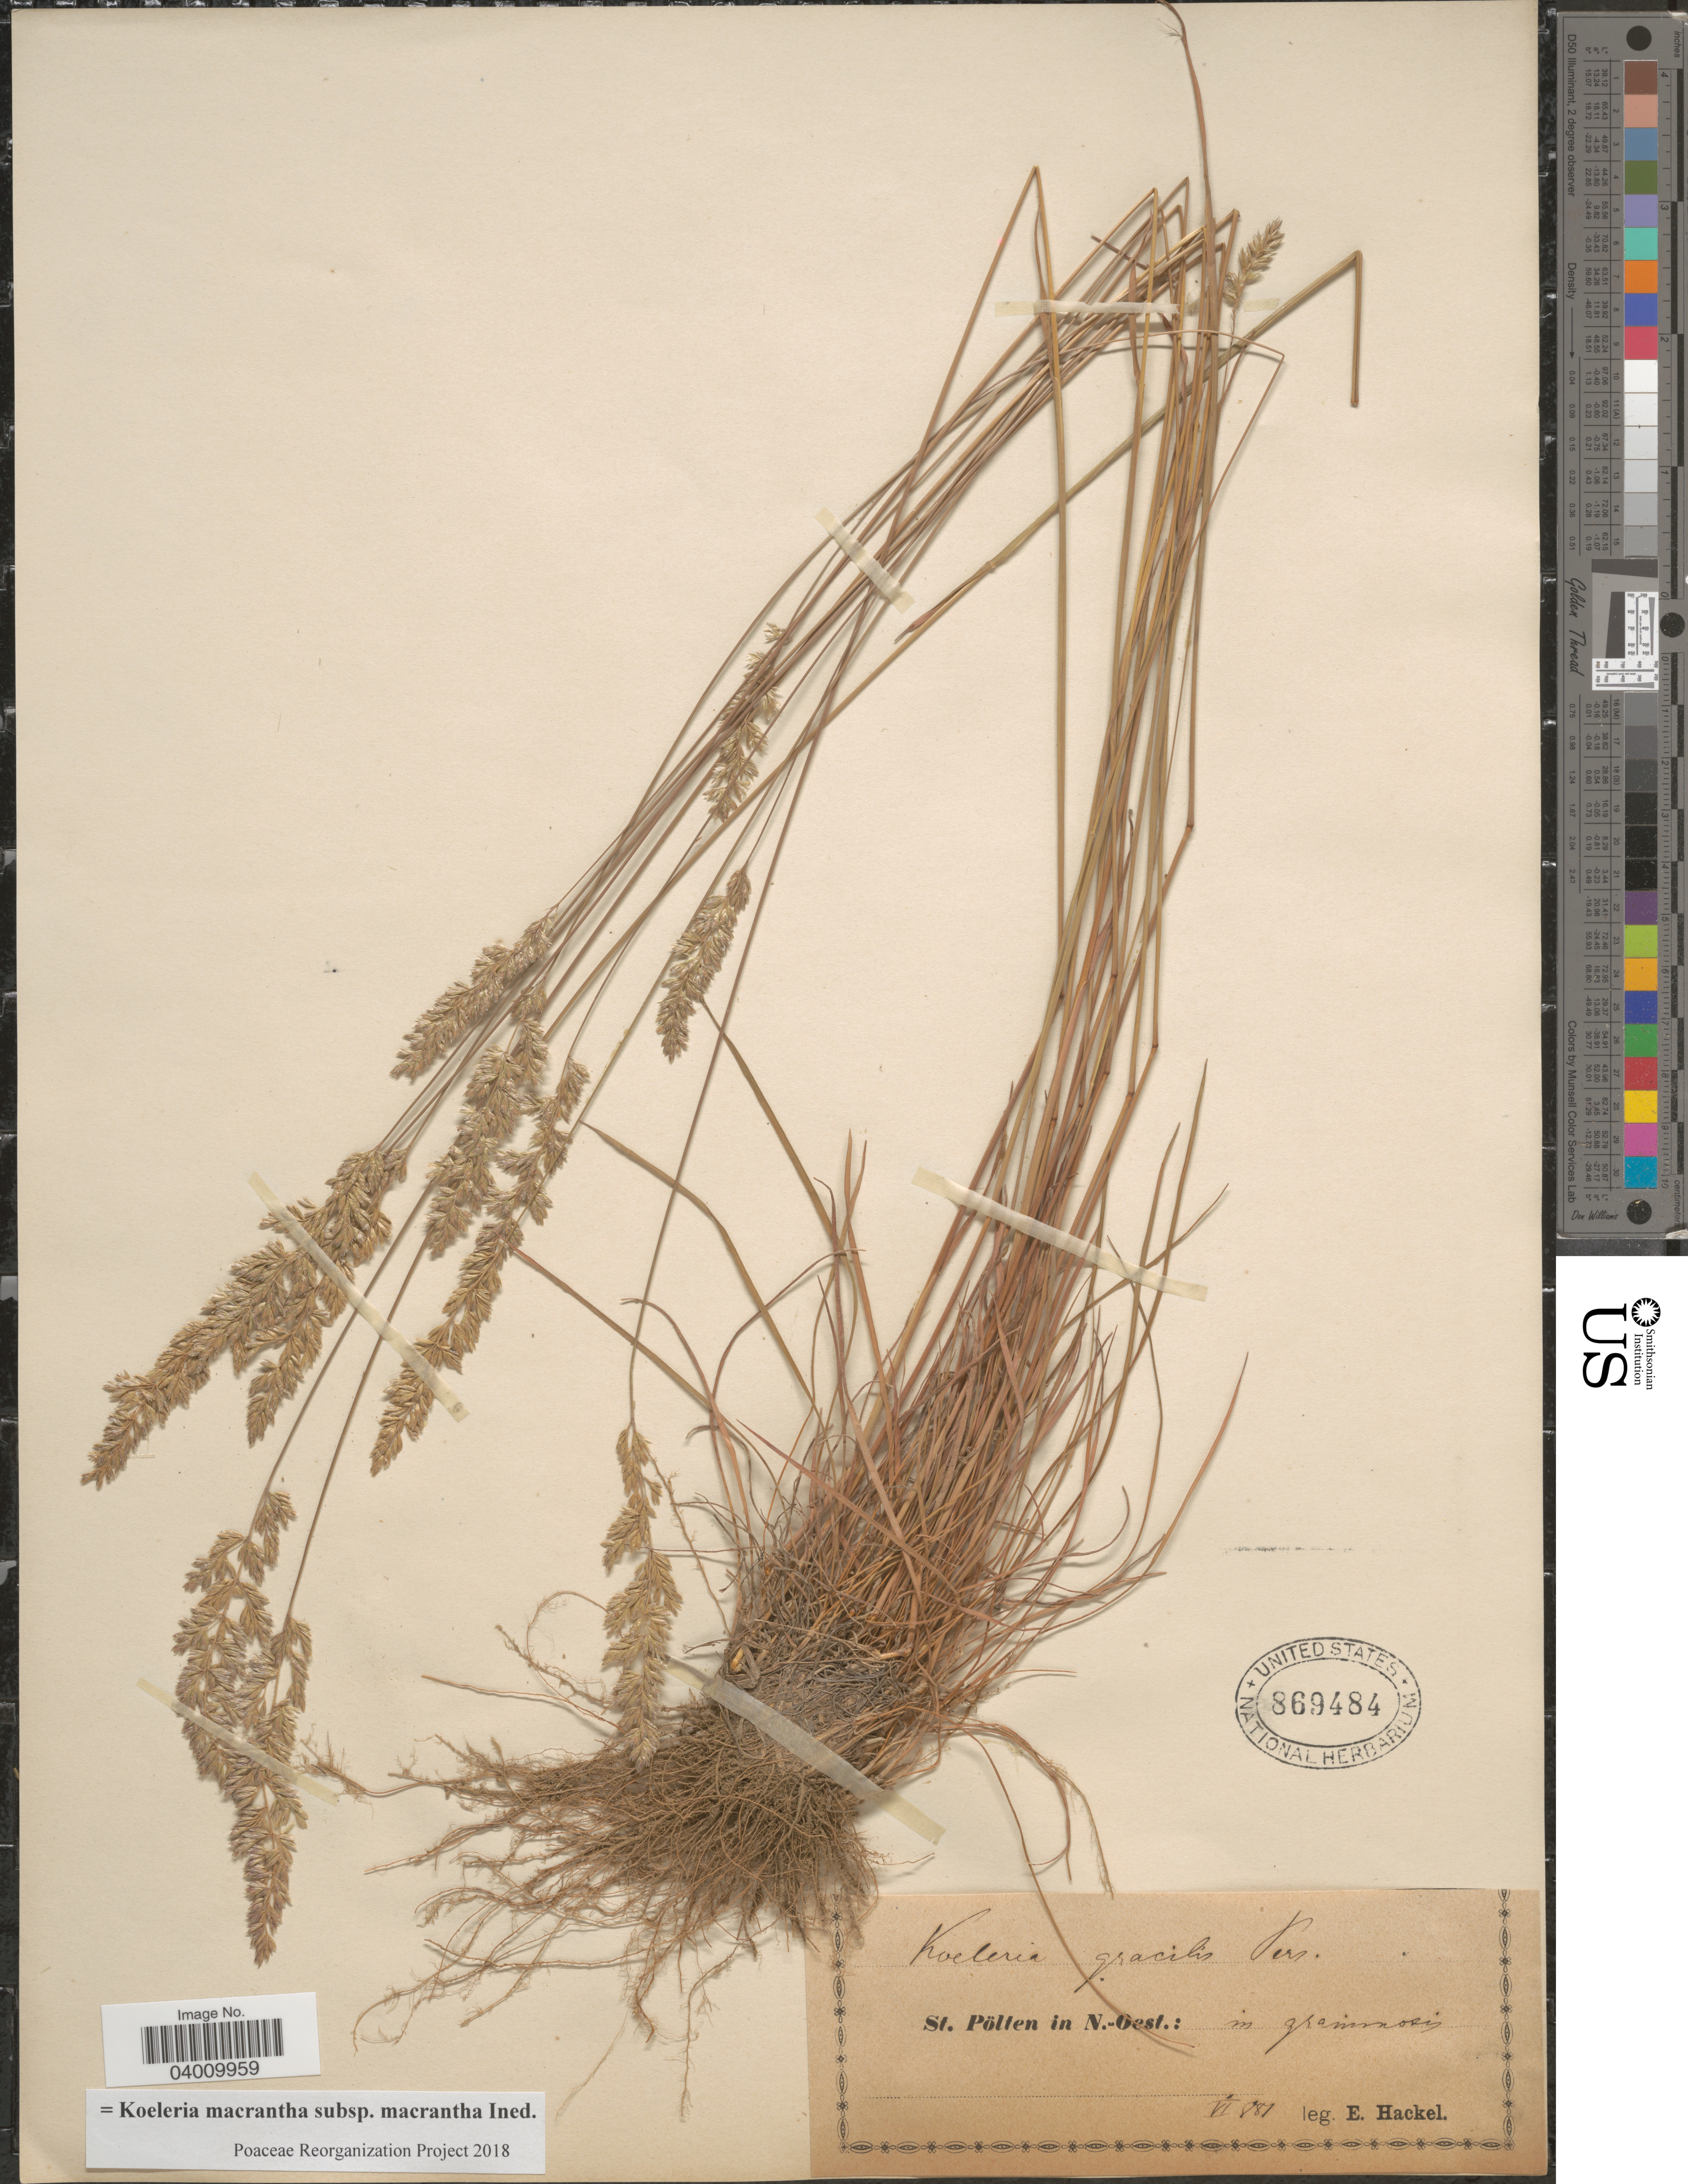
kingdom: Plantae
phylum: Tracheophyta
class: Liliopsida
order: Poales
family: Poaceae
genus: Koeleria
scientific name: Koeleria macrantha subsp. macrantha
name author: (Ledeb.) Schult.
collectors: E. Hackel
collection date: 1881-06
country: Austria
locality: St. Pölten in N.-Oest.: in graminosis.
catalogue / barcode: US 869484